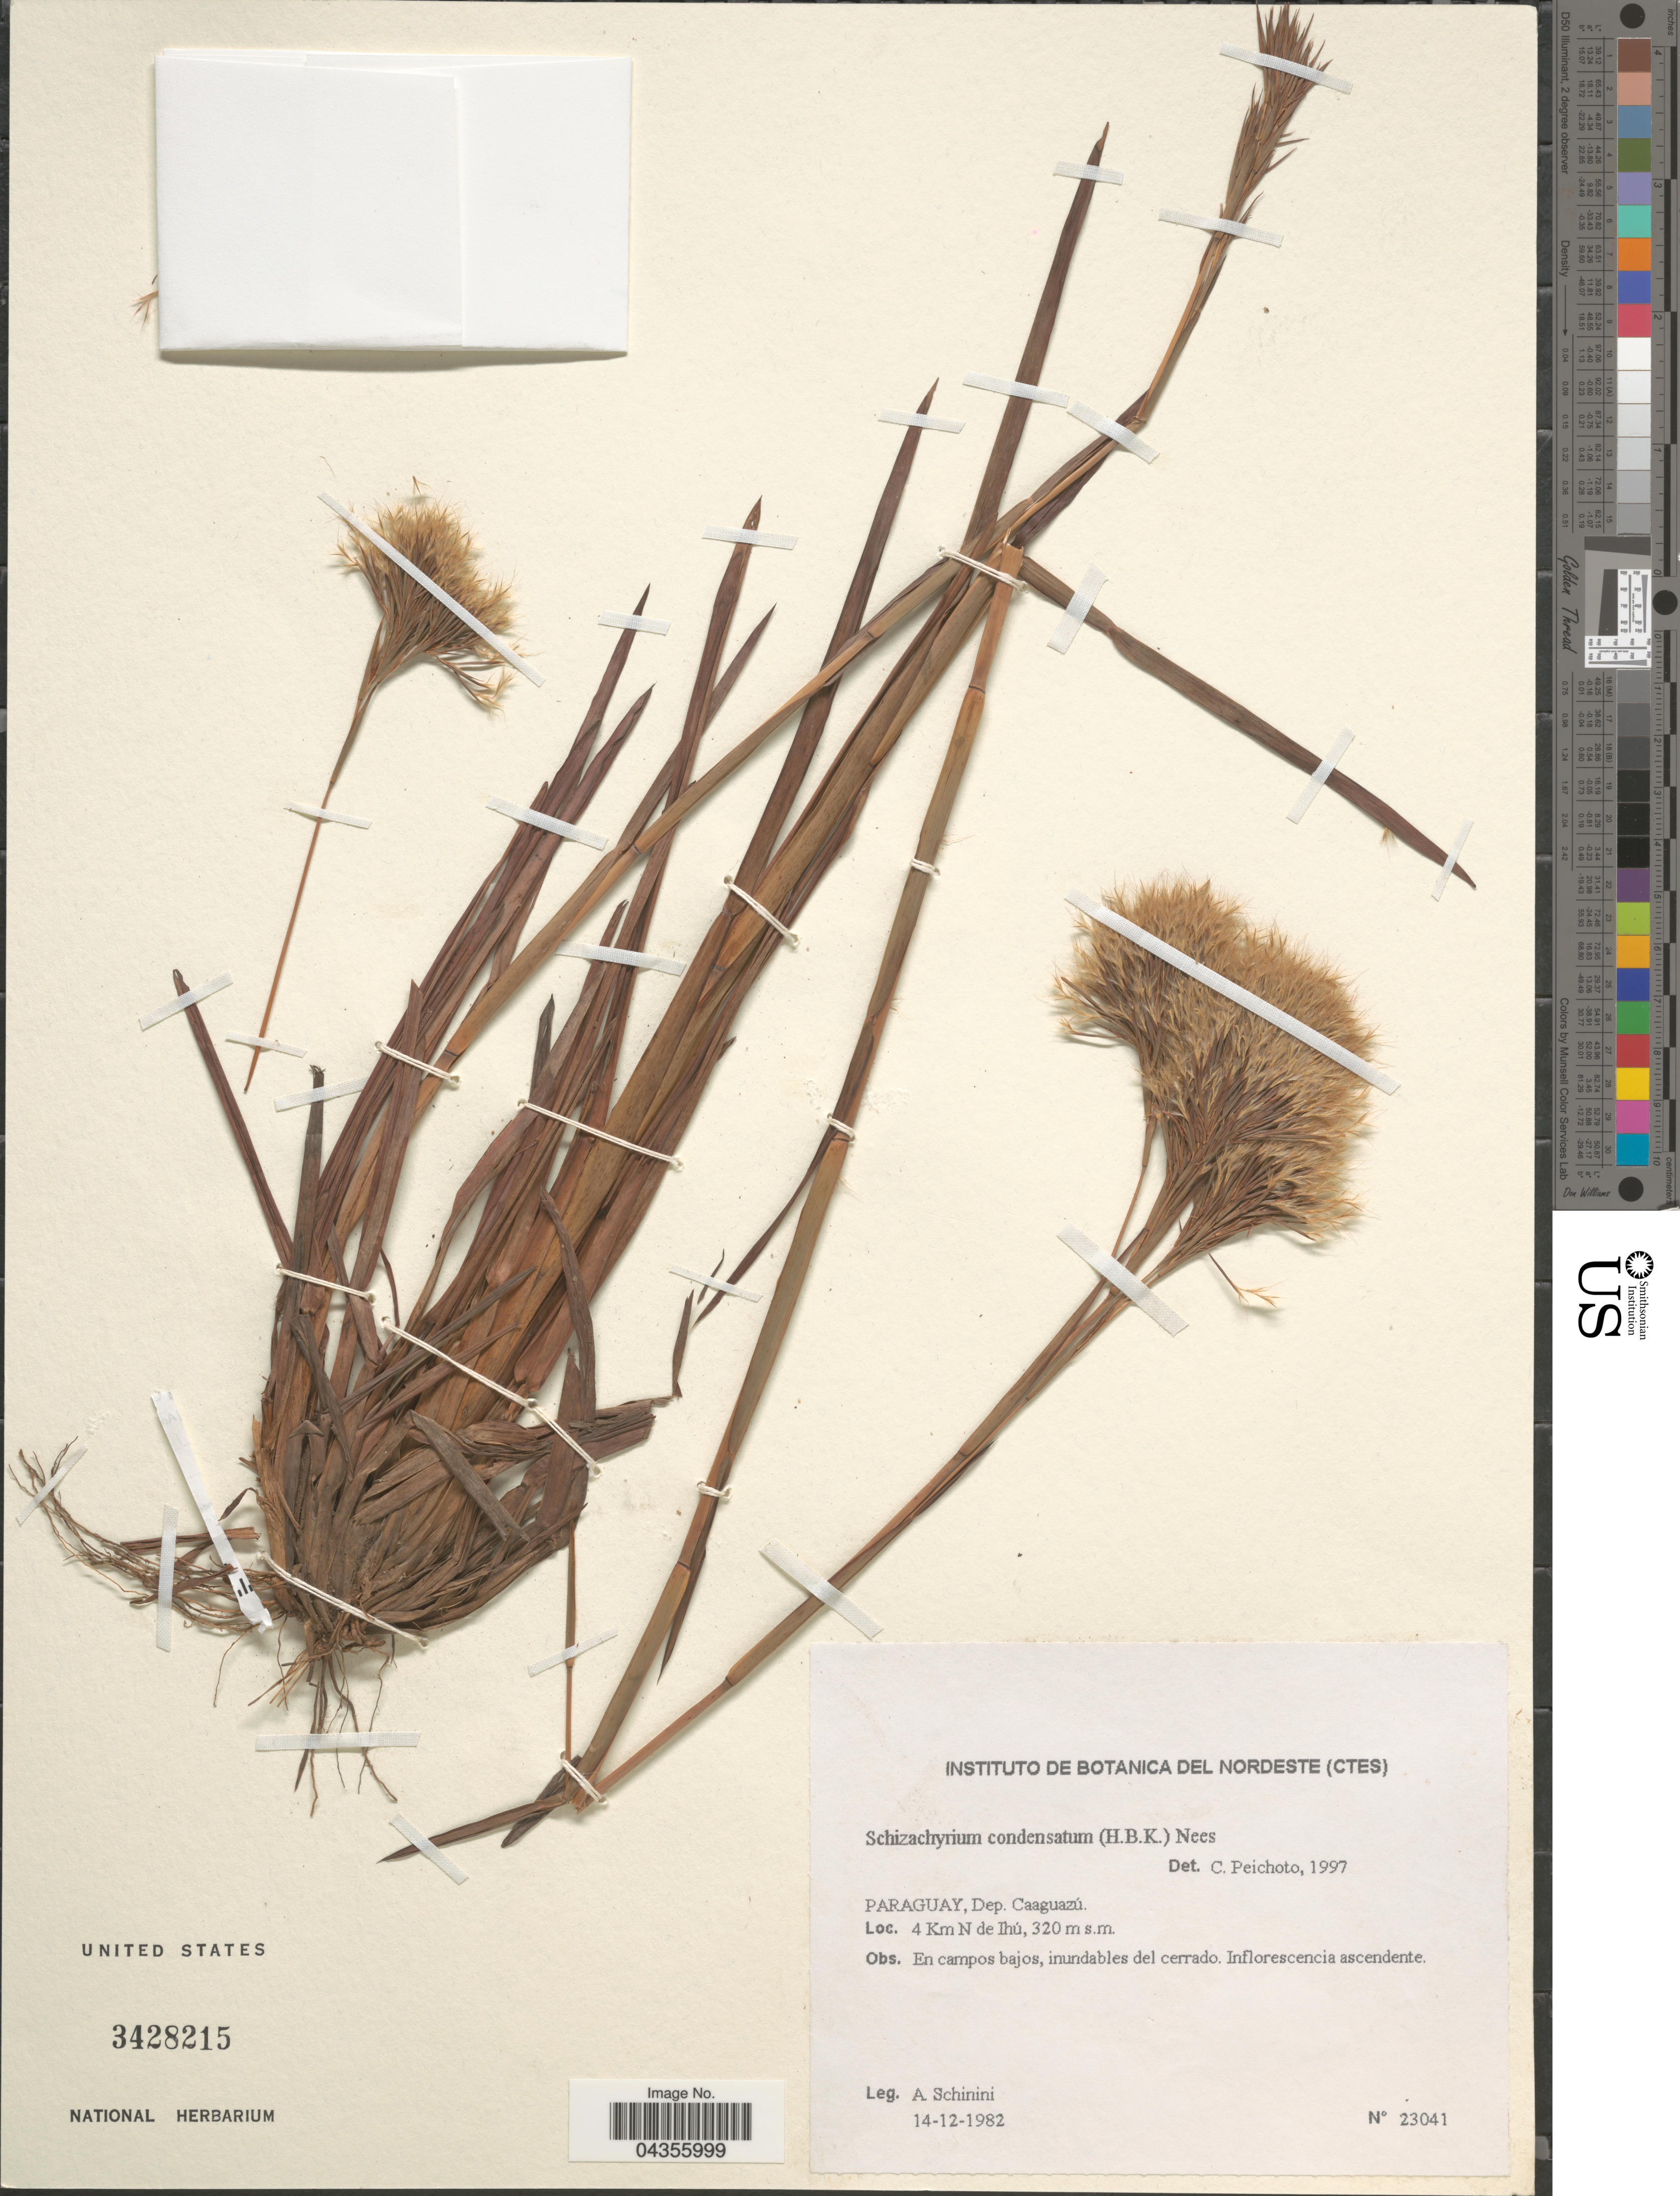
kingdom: Plantae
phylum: Tracheophyta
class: Liliopsida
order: Poales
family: Poaceae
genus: Schizachyrium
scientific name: Schizachyrium condensatum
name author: (Kunth) Nees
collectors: A. Schinini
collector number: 23041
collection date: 1982-12-14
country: Paraguay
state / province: Caaguazu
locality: Dep. Caaguazú. 4 Km N de Ihú.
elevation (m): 320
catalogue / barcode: US 3428215